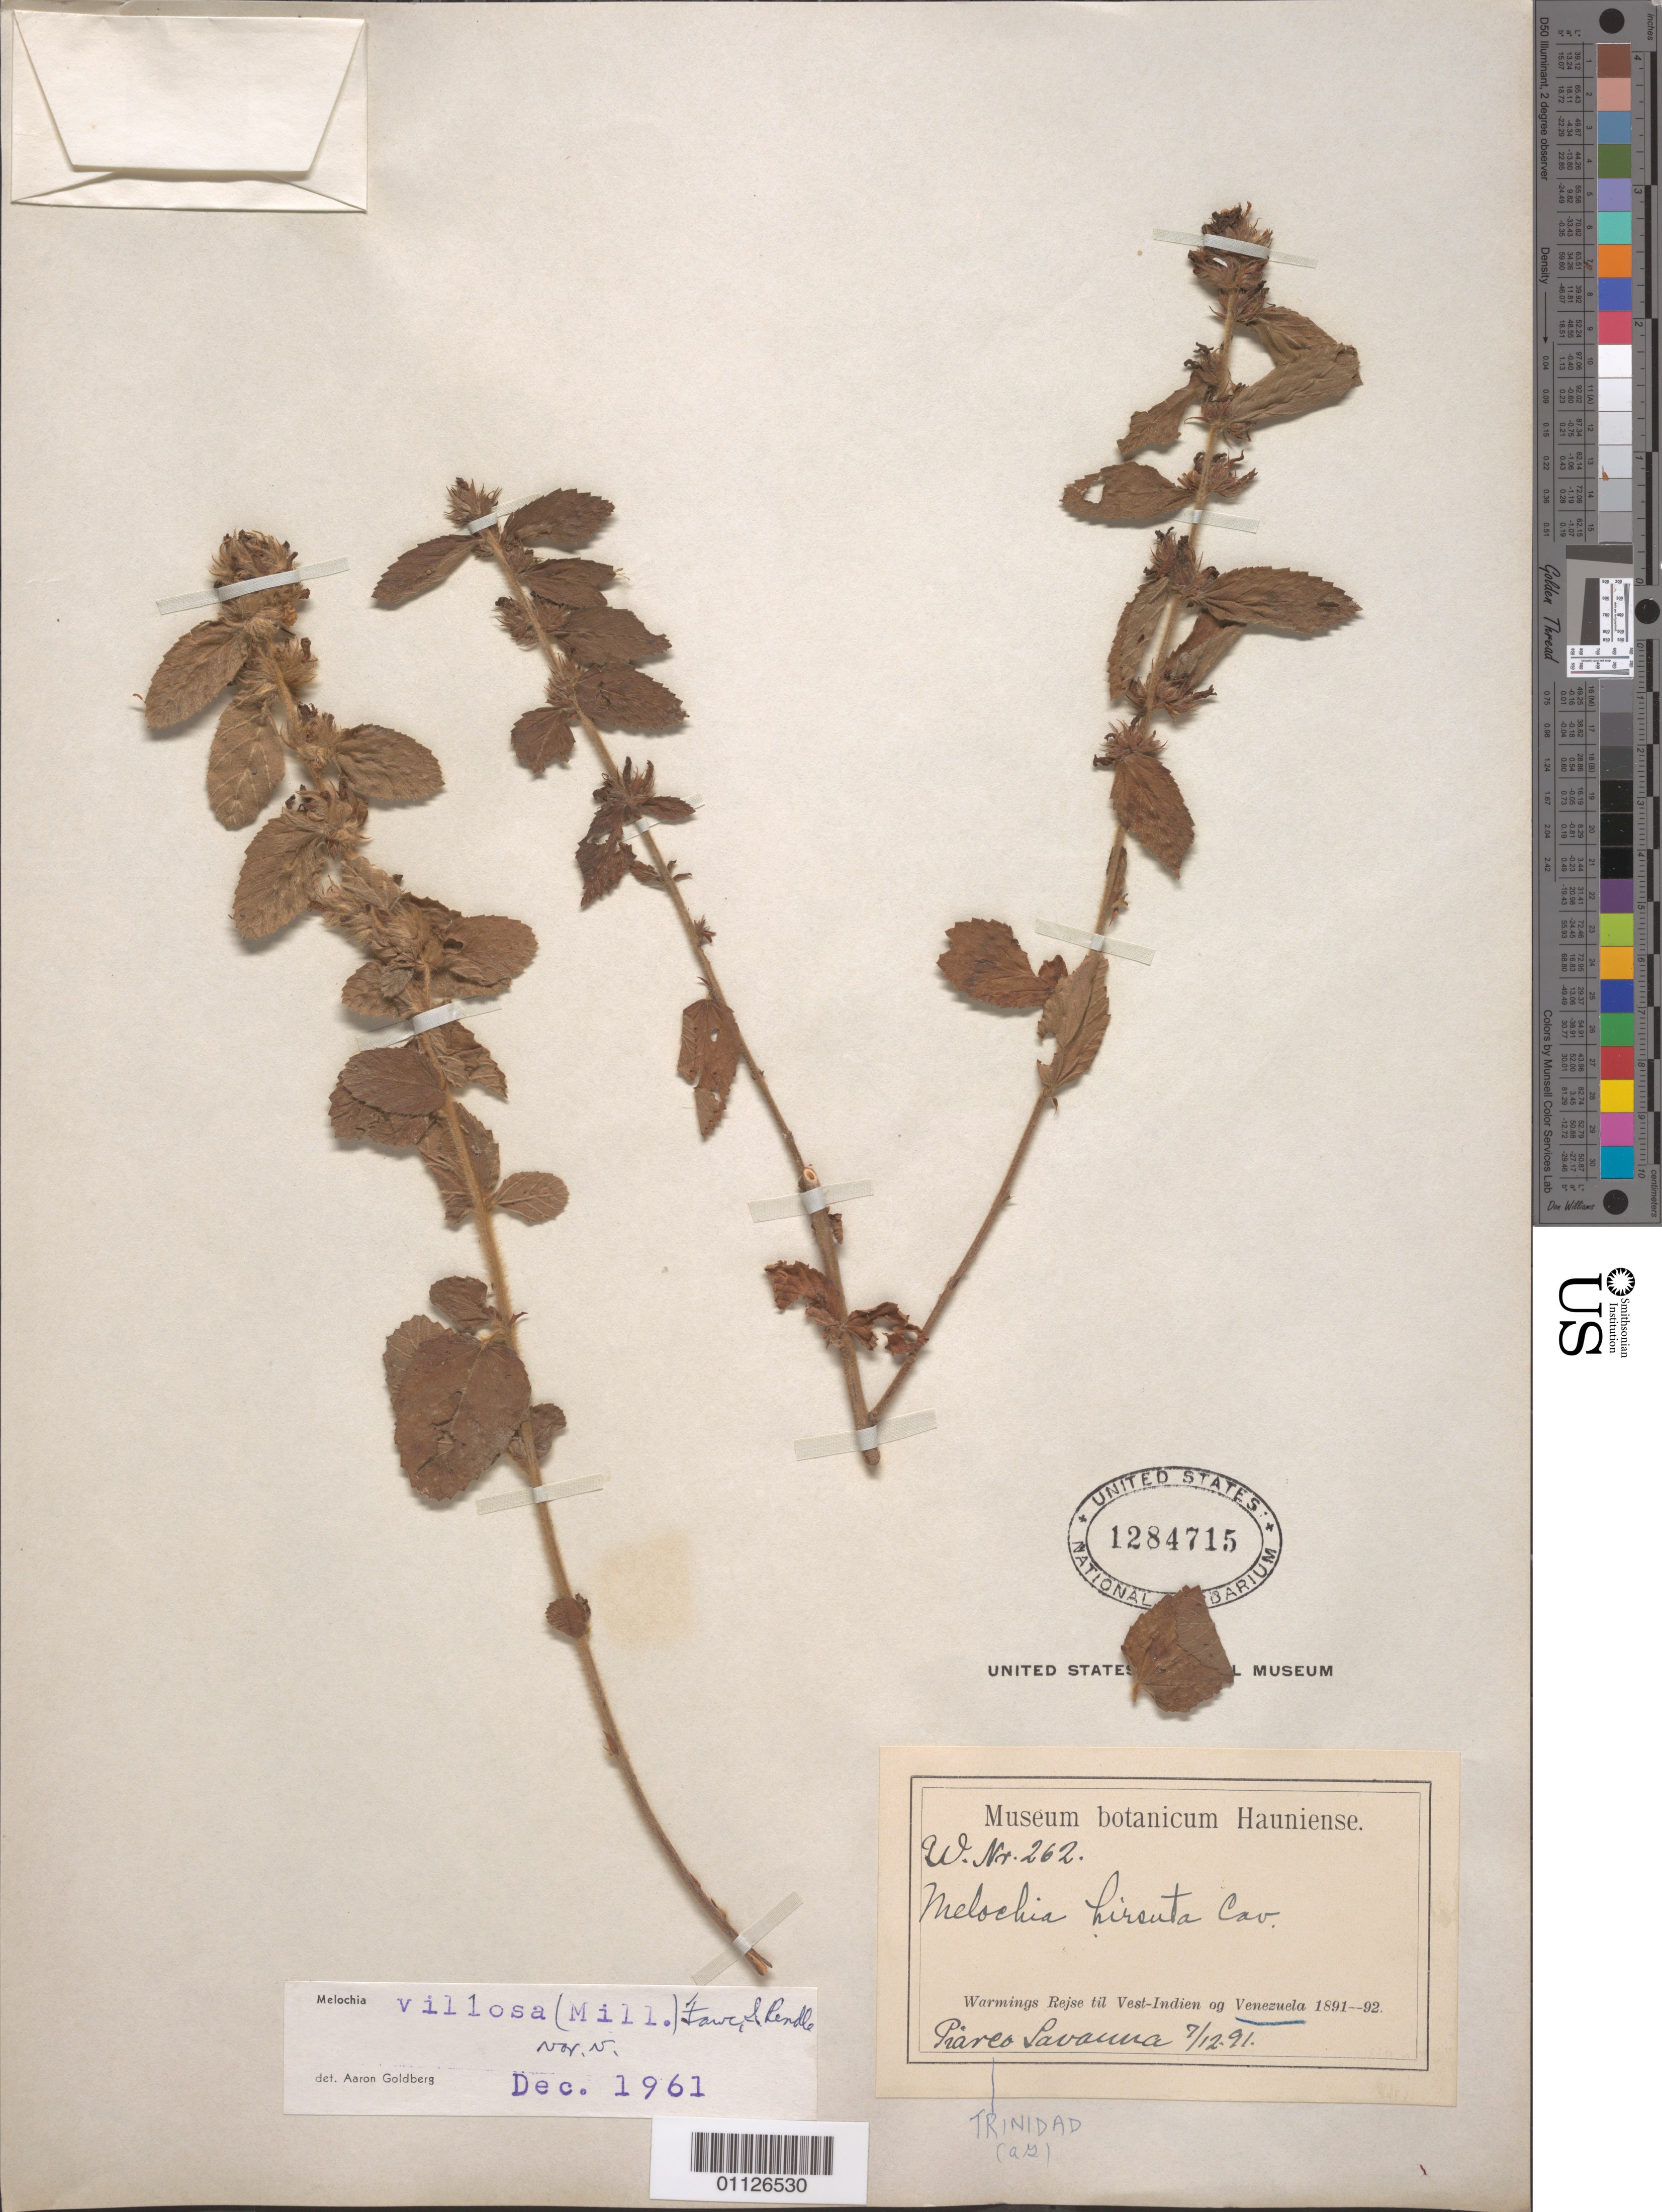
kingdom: Plantae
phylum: Tracheophyta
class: Magnoliopsida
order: Malvales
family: Malvaceae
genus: Melochia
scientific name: Melochia spicata var. spicata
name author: (L.) Fryxell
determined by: Dorr, L. J., (BOT), Smithsonian Institution - National Museum of Natural History (UNITED STATES)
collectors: Warming, --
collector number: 262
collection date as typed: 12 Jul 1891 to 07 Dec 1891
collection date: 1891-07-12/1891-12-07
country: Trinidad and Tobago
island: Trinidad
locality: Piarco Savanna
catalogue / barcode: US 1284715